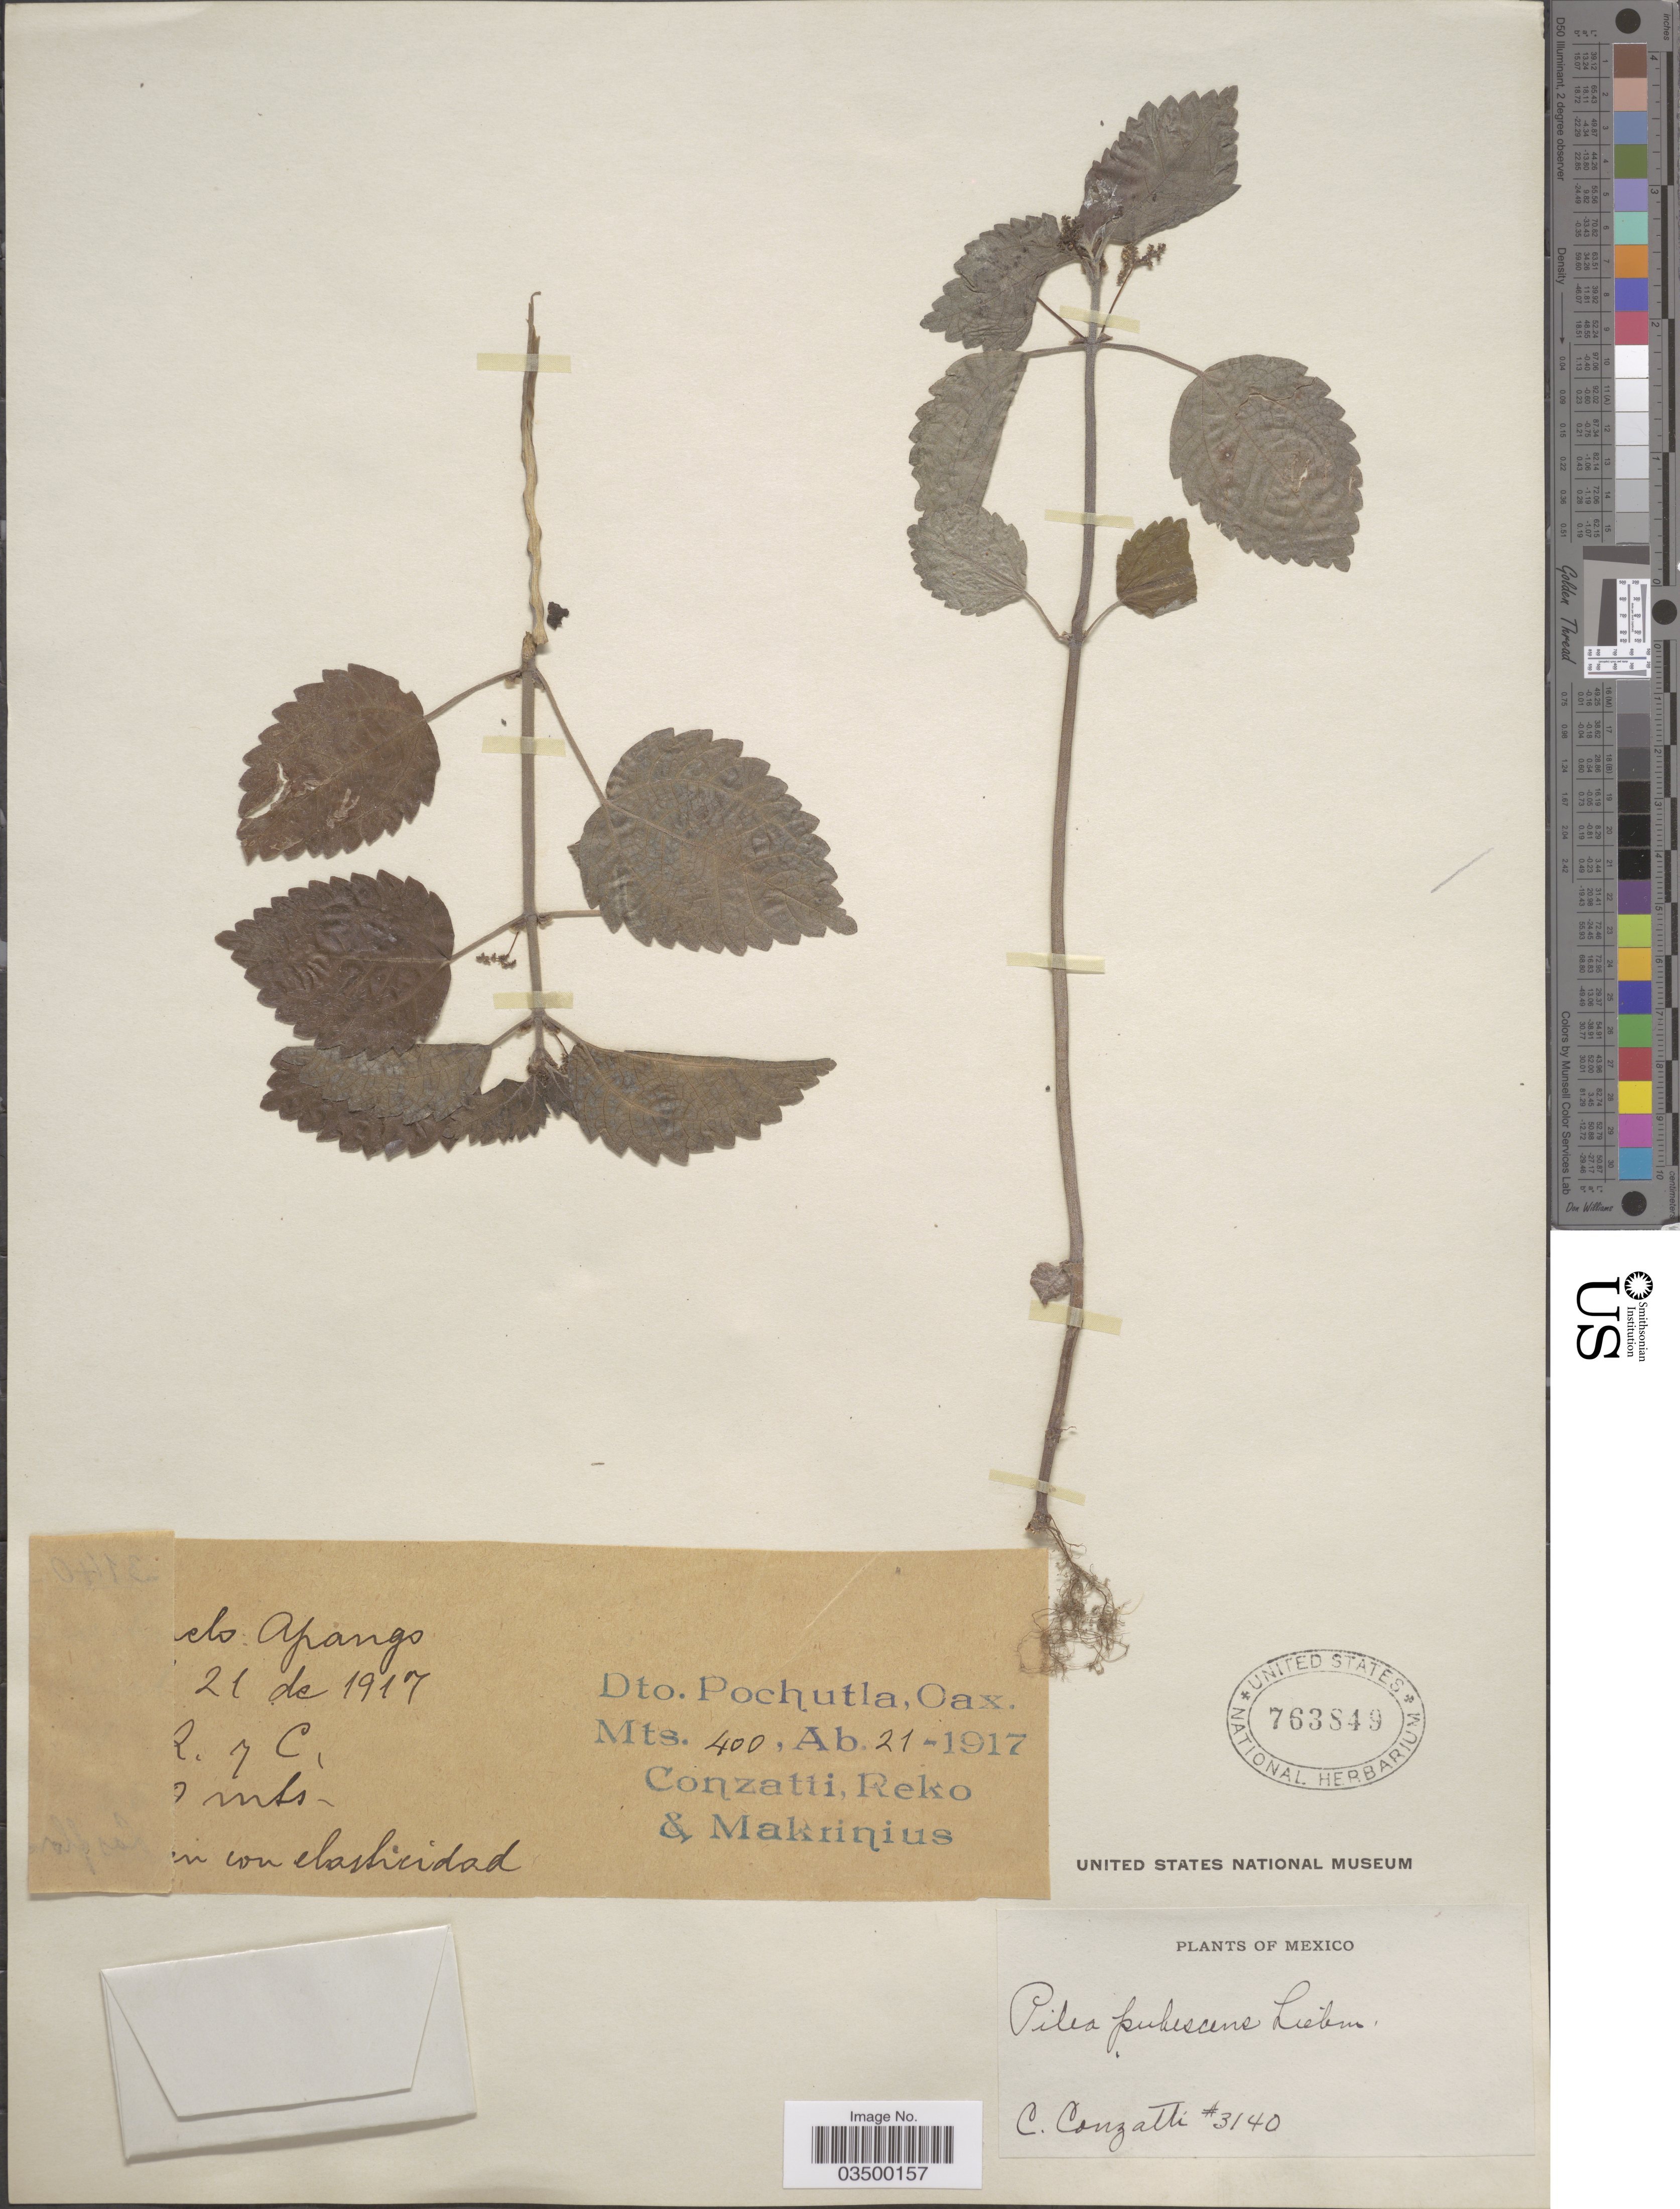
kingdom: Plantae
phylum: Tracheophyta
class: Magnoliopsida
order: Rosales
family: Urticaceae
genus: Pilea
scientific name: Pilea pubescens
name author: Liebm.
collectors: C. Conzatti, -. Reko & -. Makrinius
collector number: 3140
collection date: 1917-04-21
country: Mexico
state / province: Oaxaca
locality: Dto. Pochutla.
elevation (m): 400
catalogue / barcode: US 763849